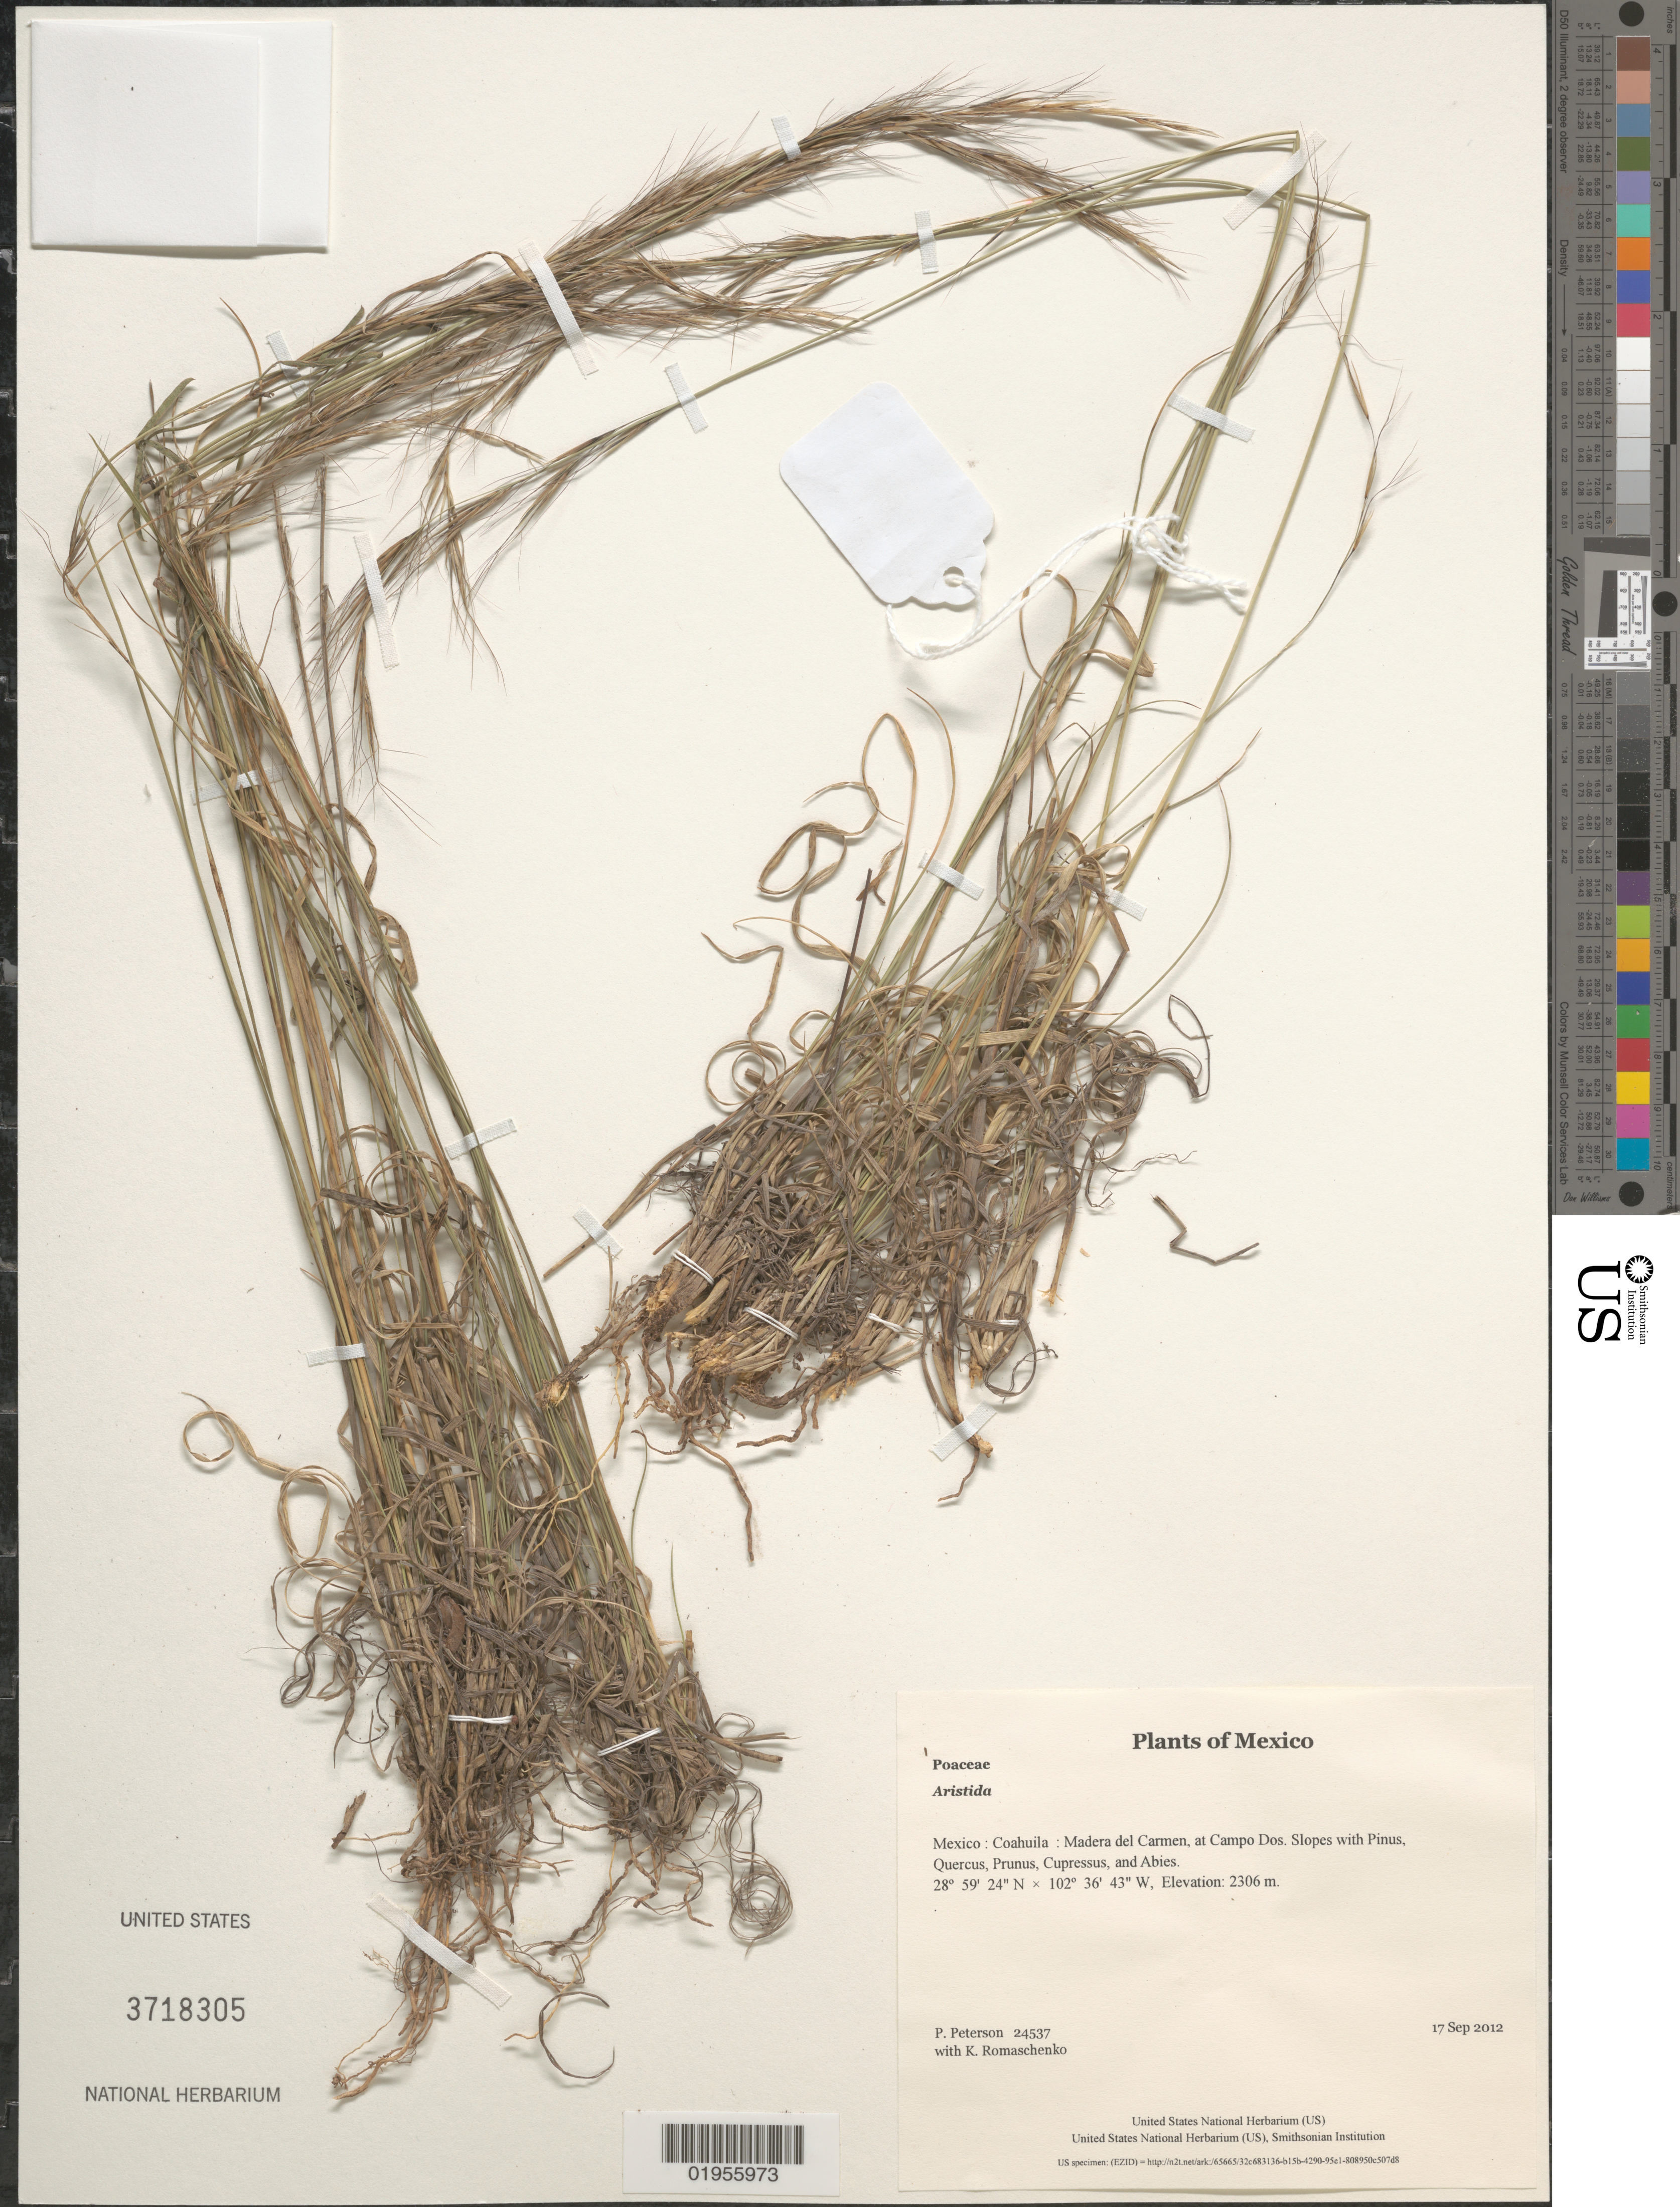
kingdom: Plantae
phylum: Tracheophyta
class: Liliopsida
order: Poales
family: Poaceae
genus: Aristida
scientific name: Aristida sp.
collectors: P. M. Peterson & K. Romaschenko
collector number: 24537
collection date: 2012-09-17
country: Mexico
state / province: Coahuila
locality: Madera del Carmen, at Campo Dos.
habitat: Slopes with Pinus, Quercus, Prunus, Cupressus, and Abies.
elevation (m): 2306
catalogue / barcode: US 3718305